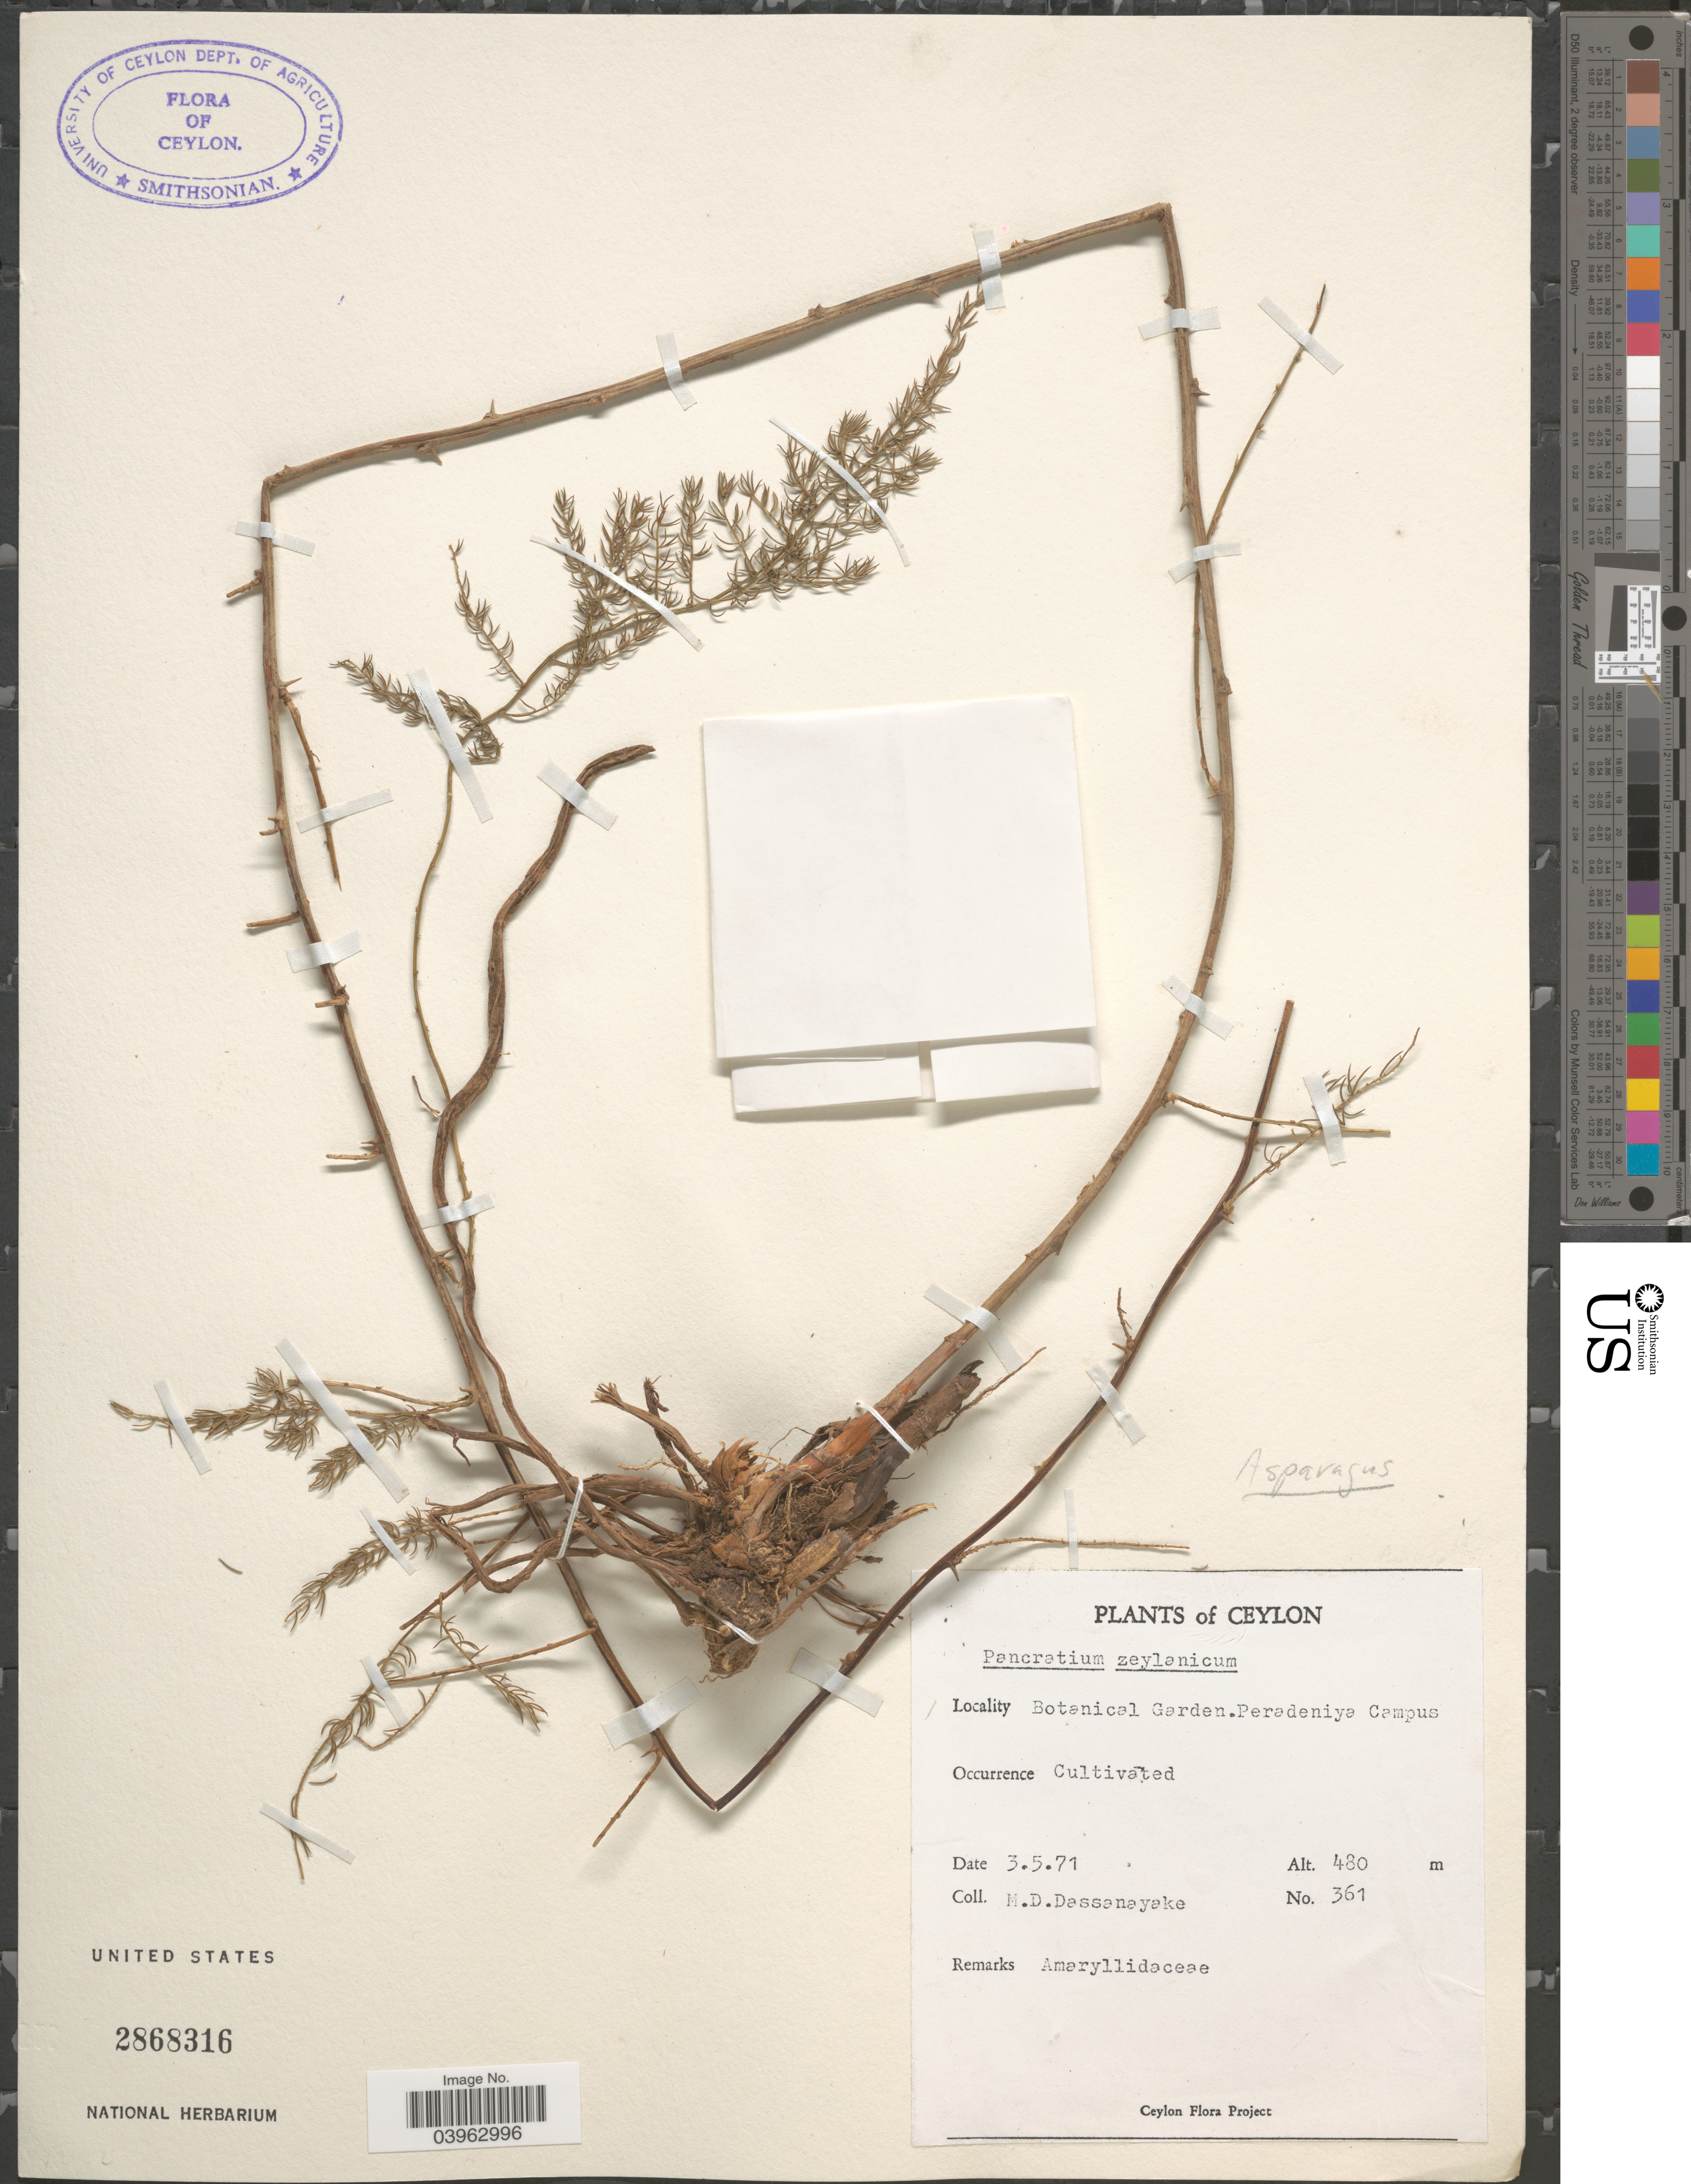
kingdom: Plantae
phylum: Tracheophyta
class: Liliopsida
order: Asparagales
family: Asparagaceae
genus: Asparagus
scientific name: Asparagus racemosus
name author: Willd.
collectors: M. D. Dassanayake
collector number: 361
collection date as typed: Transcribed d/m/y: 3/5/71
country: Sri Lanka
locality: Ceylon. Botanical Garden. Peradeniya Campus.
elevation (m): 480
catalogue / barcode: US 2868316